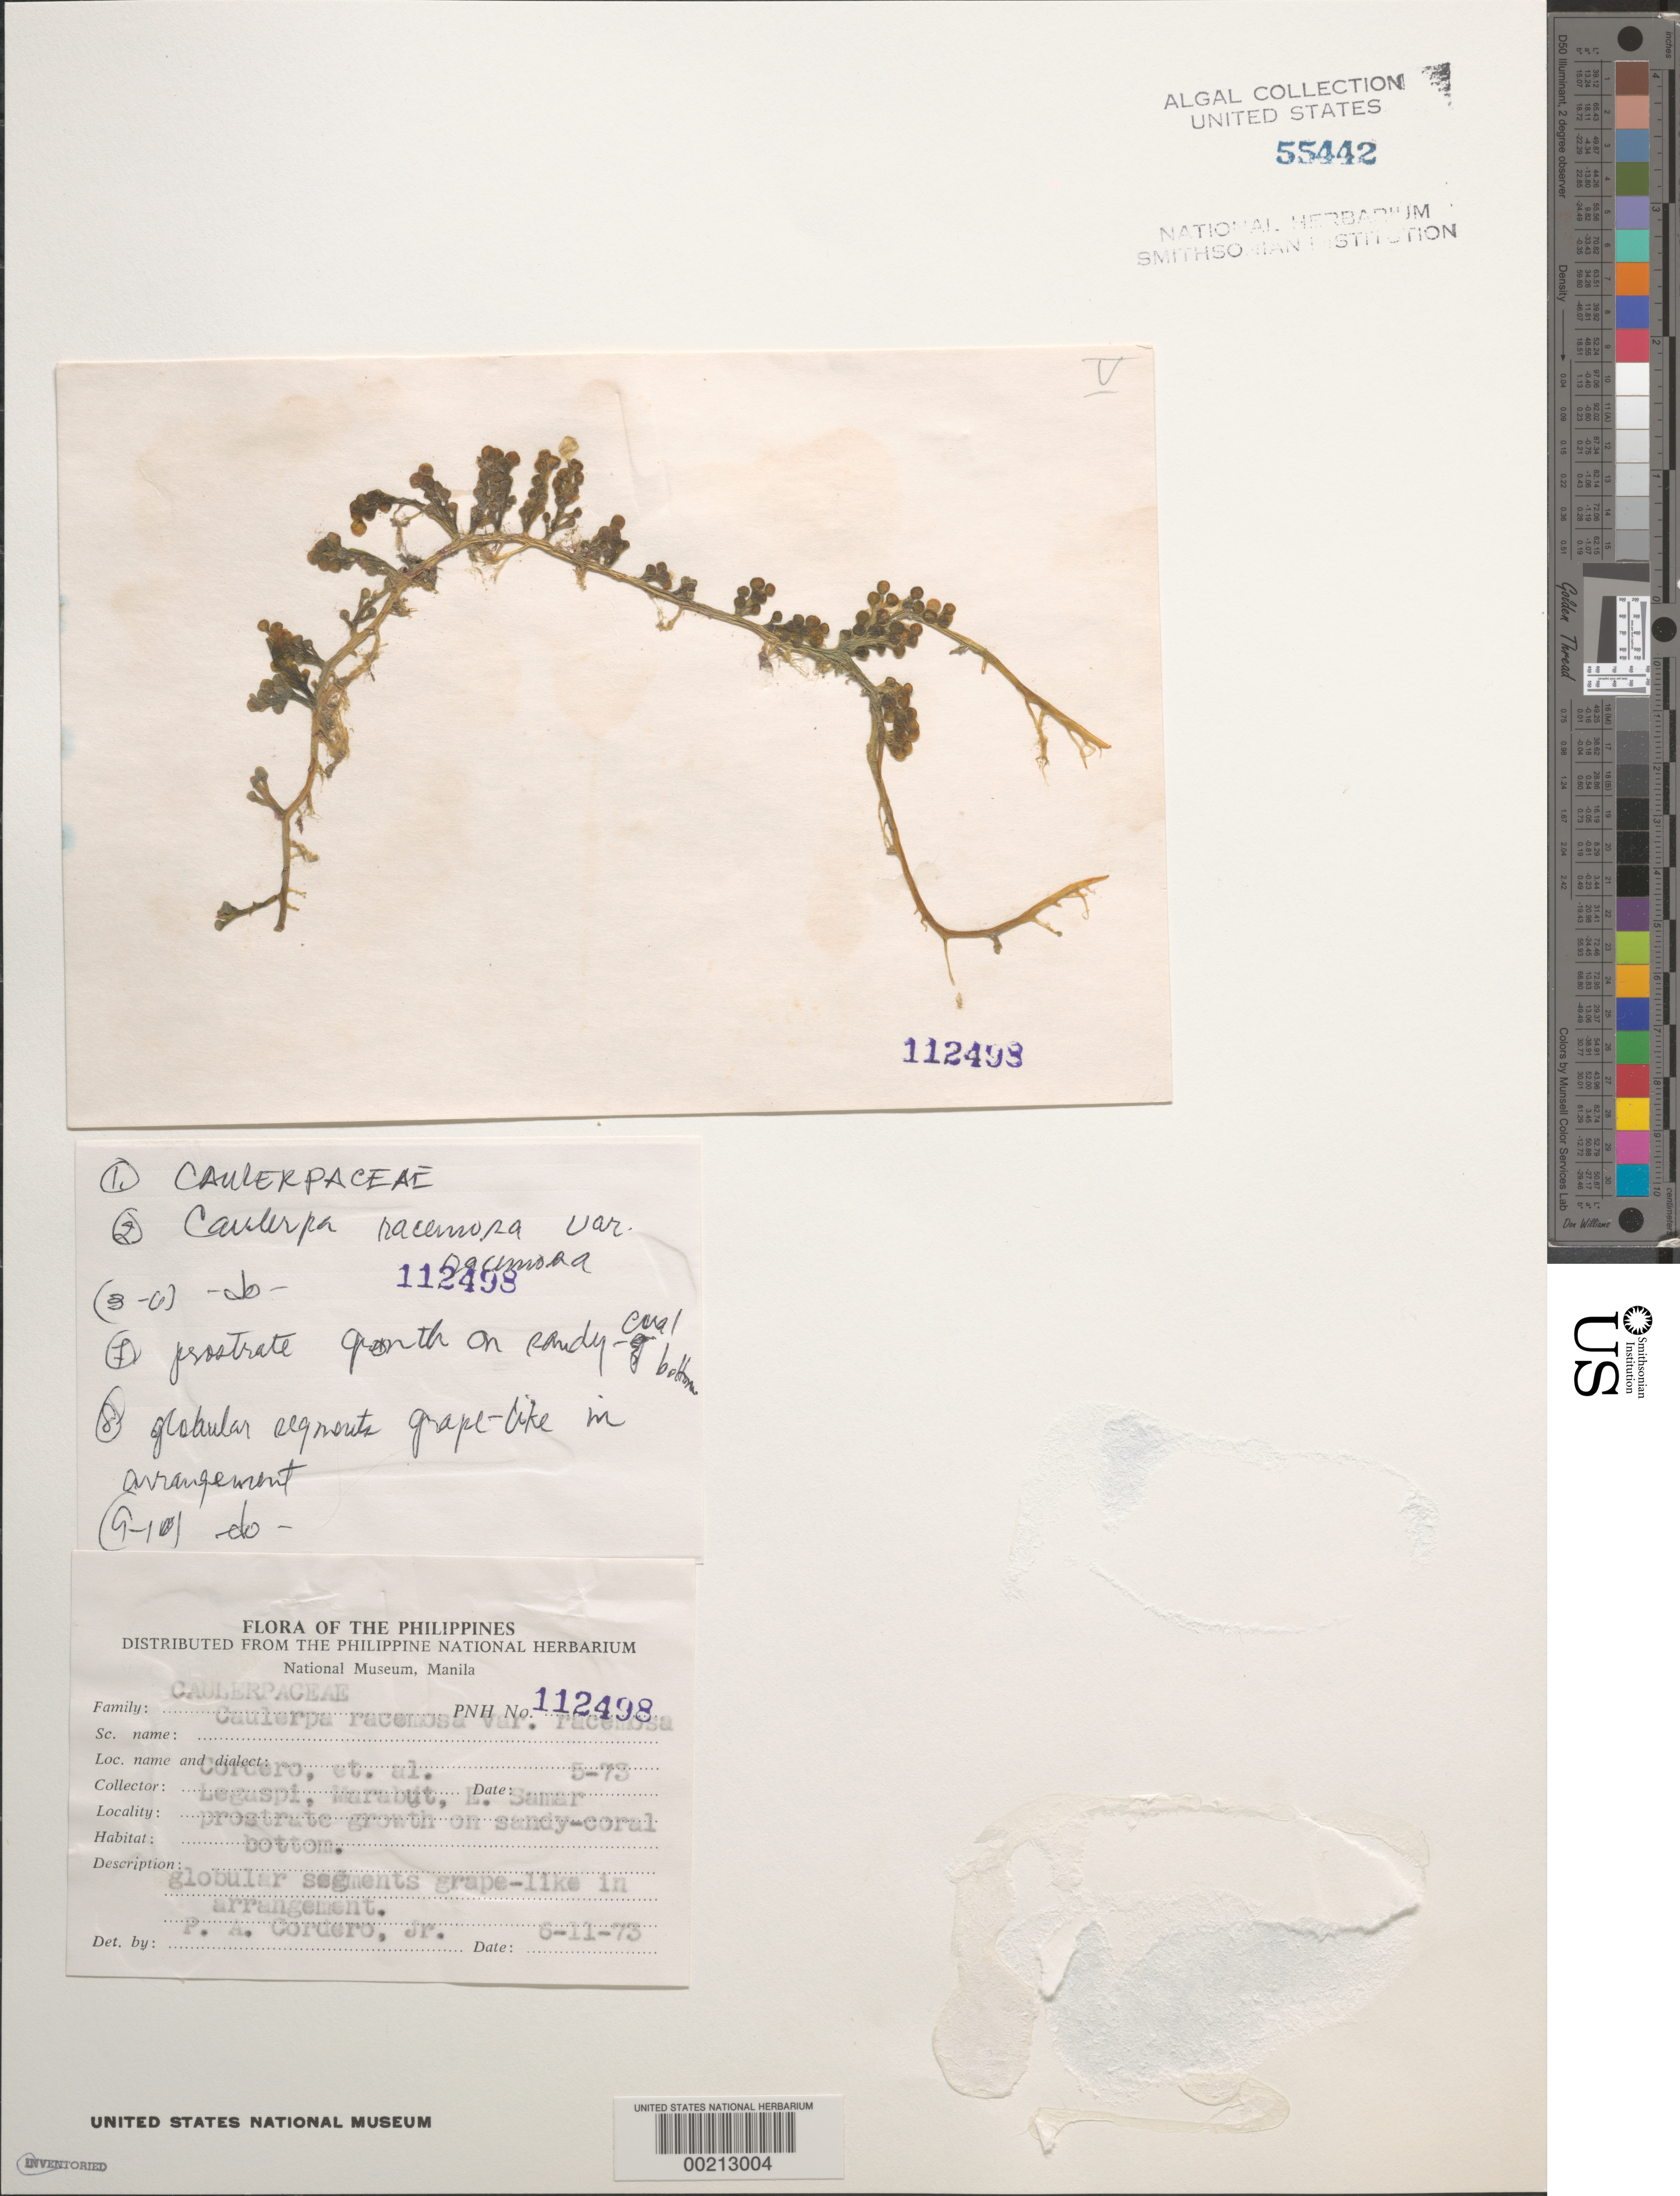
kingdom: Plantae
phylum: Chlorophyta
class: Ulvophyceae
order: Bryopsidales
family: Caulerpaceae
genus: Caulerpa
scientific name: Caulerpa racemosa var. racemosa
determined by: Cordero, P. A., Jr.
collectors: P. A. Cordero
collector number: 112498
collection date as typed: May 1973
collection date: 1973-05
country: Philippines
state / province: Eastern Visayas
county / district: Eastern Samar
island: Samar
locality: Legaspi, Marabut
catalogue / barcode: US 55442